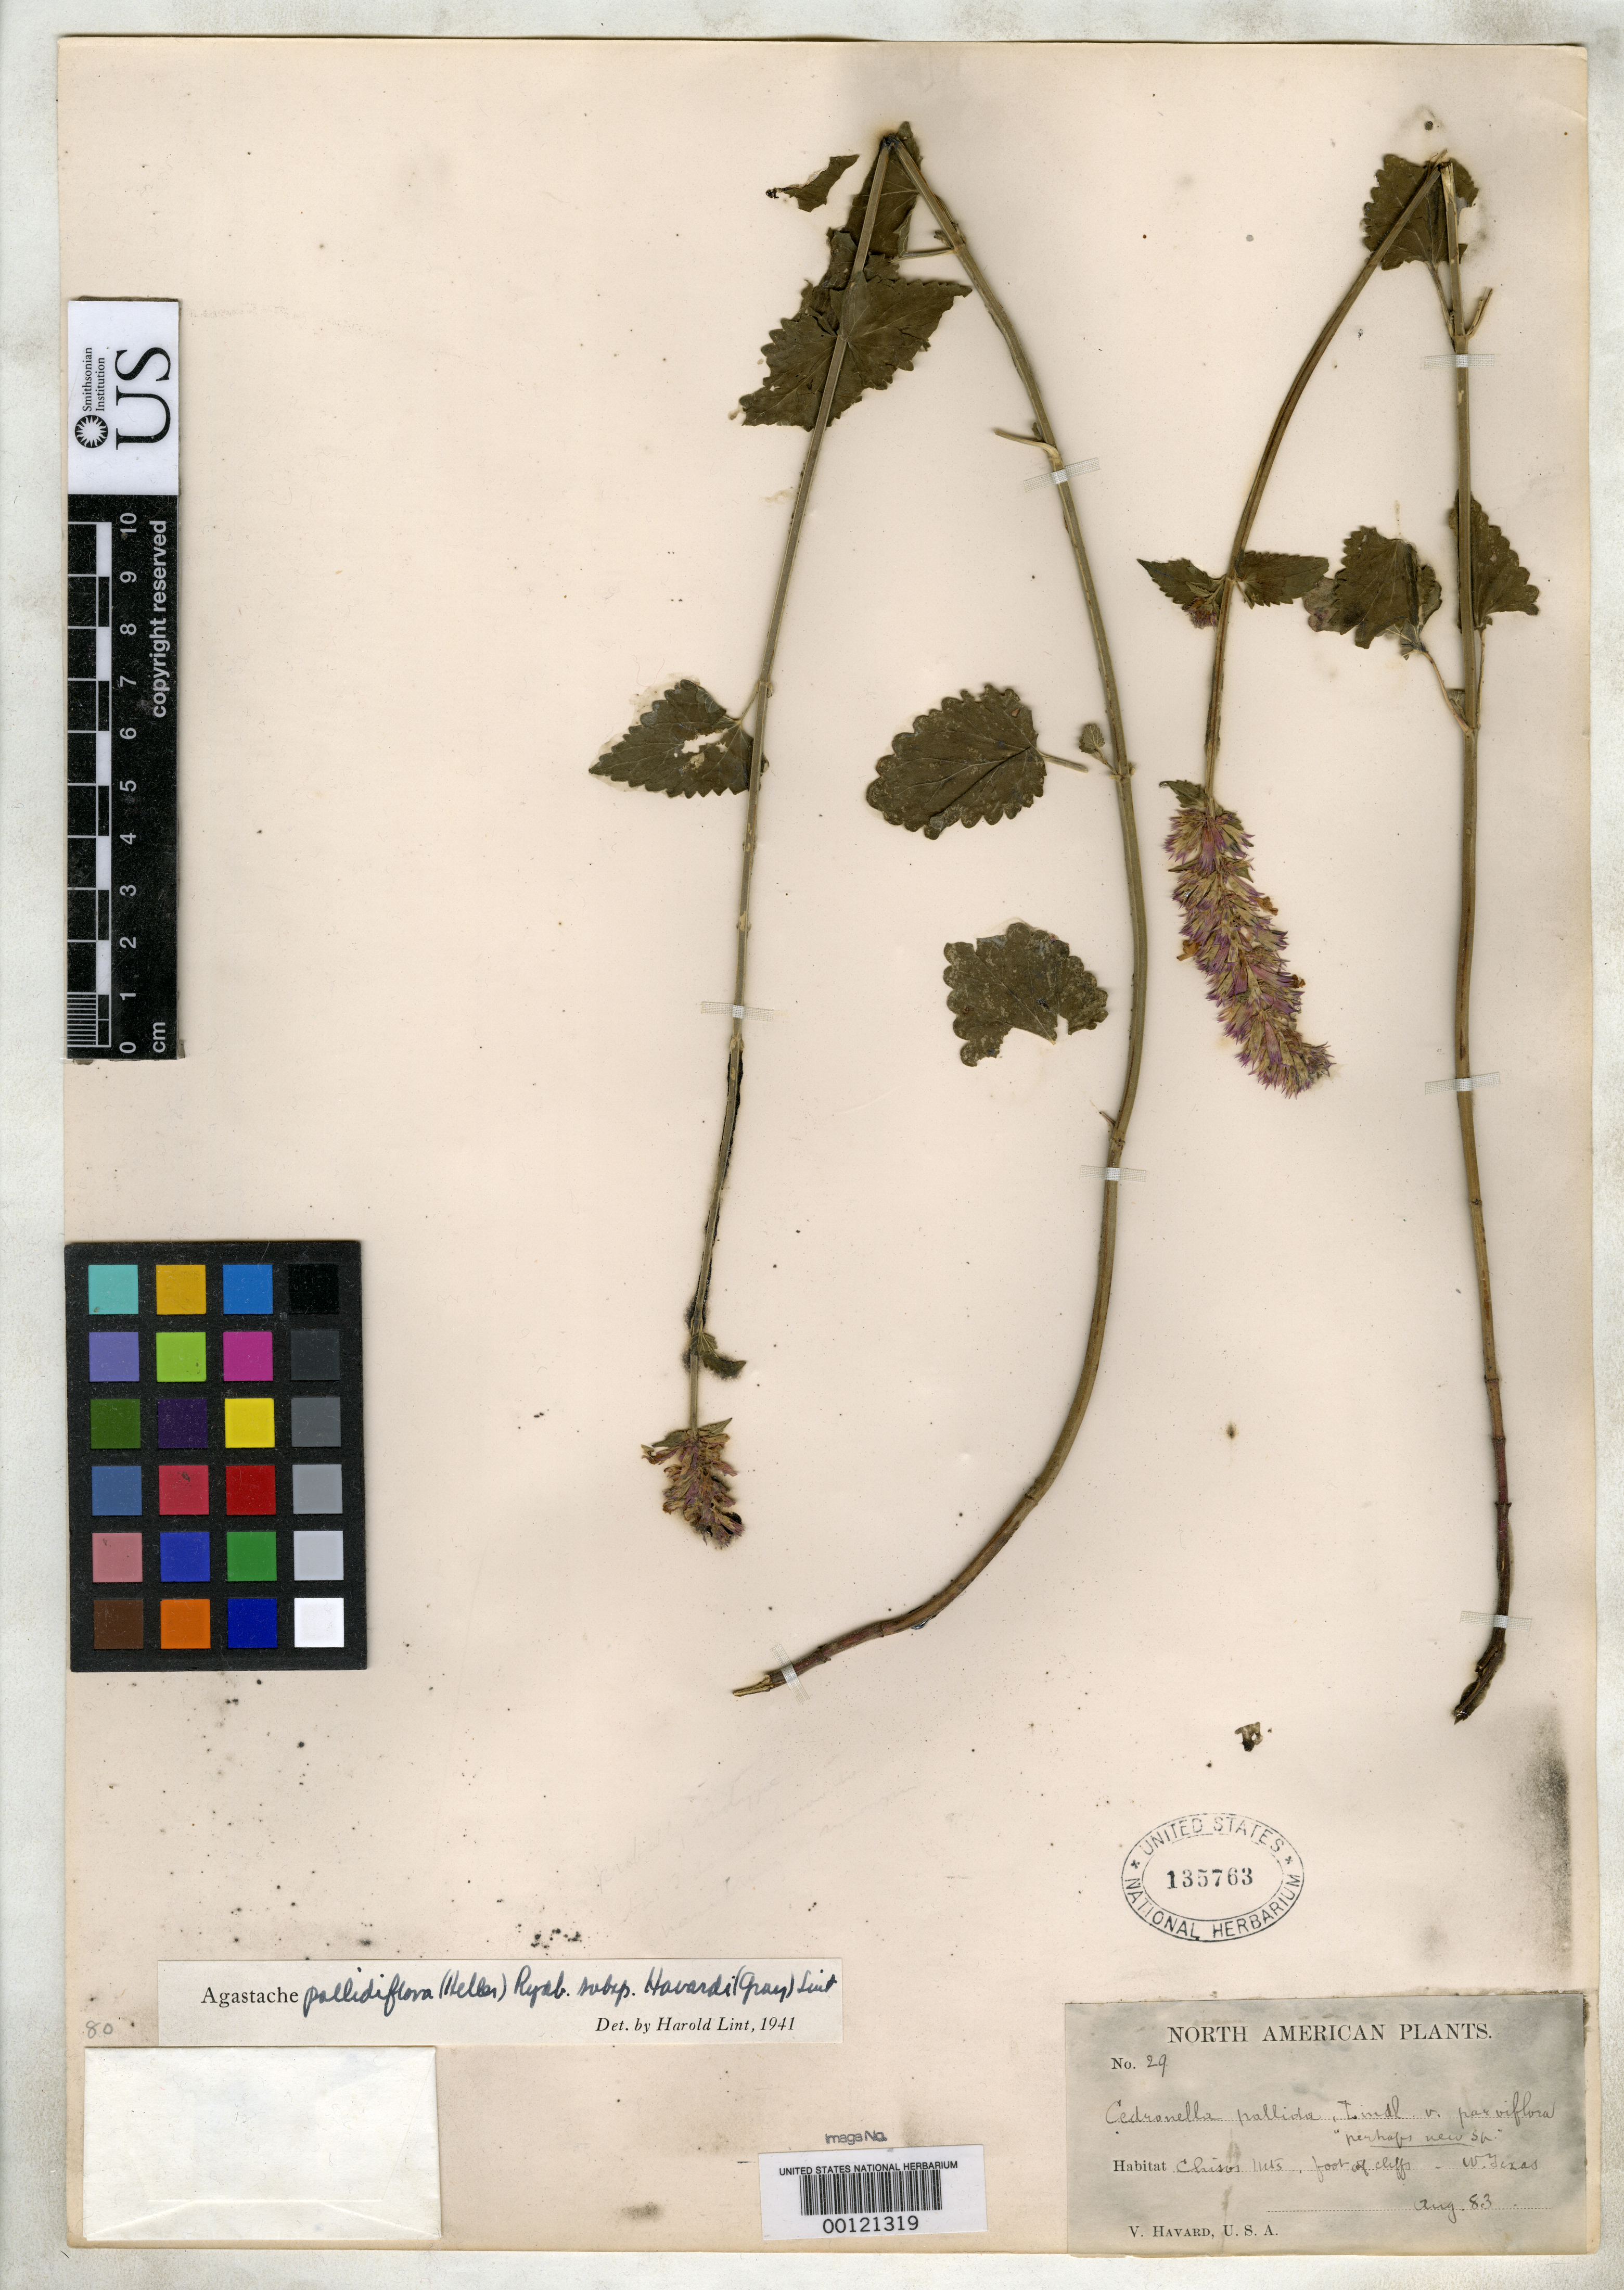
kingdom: Plantae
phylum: Tracheophyta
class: Magnoliopsida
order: Lamiales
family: Lamiaceae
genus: Cedronella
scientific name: Cedronella breviflora var. havardii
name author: A. Gray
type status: Isotype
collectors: V. Havard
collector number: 29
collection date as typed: Aug 1883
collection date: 1883-08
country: United States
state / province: Texas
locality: Chisos Mts.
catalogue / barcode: US 135763